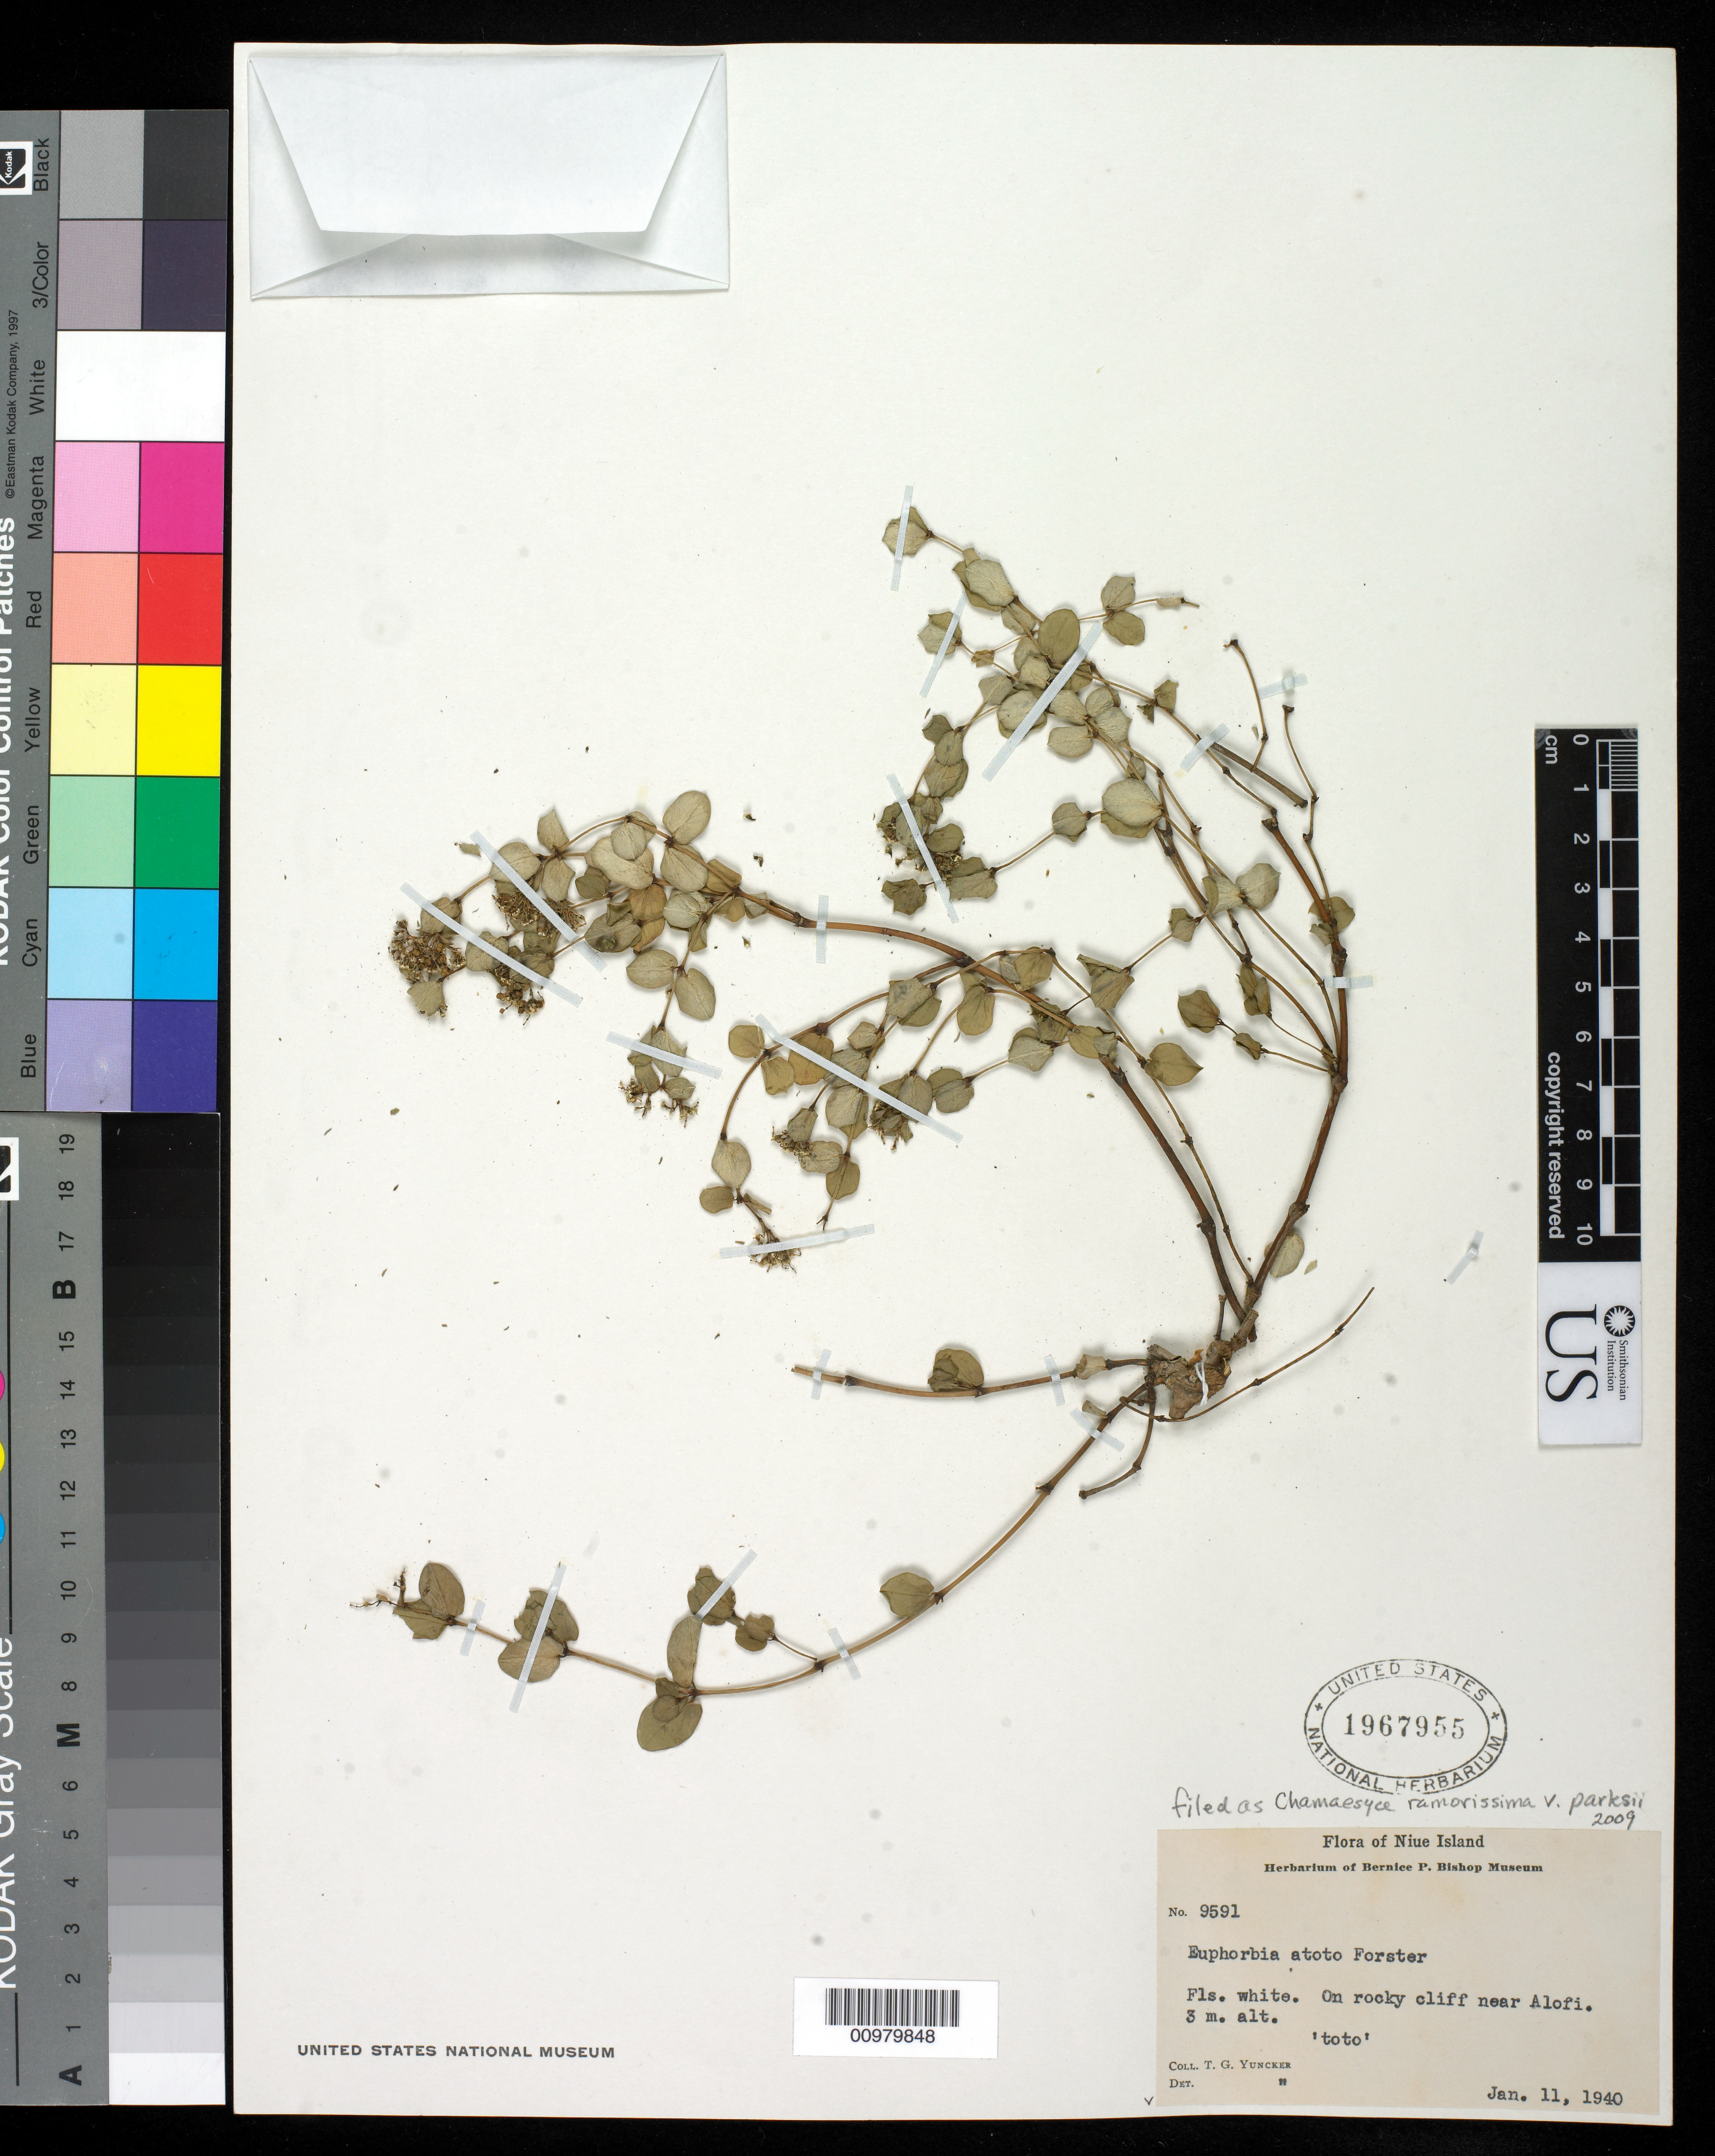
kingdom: Plantae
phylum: Tracheophyta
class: Magnoliopsida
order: Malpighiales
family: Euphorbiaceae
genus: Euphorbia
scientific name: Euphorbia sparrmannii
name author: Boiss.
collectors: T. G. Yuncker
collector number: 9591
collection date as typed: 11 Jan 1940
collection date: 1940-01-11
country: Niue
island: Niue I.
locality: Near Alofi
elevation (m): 3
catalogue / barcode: US 1967955